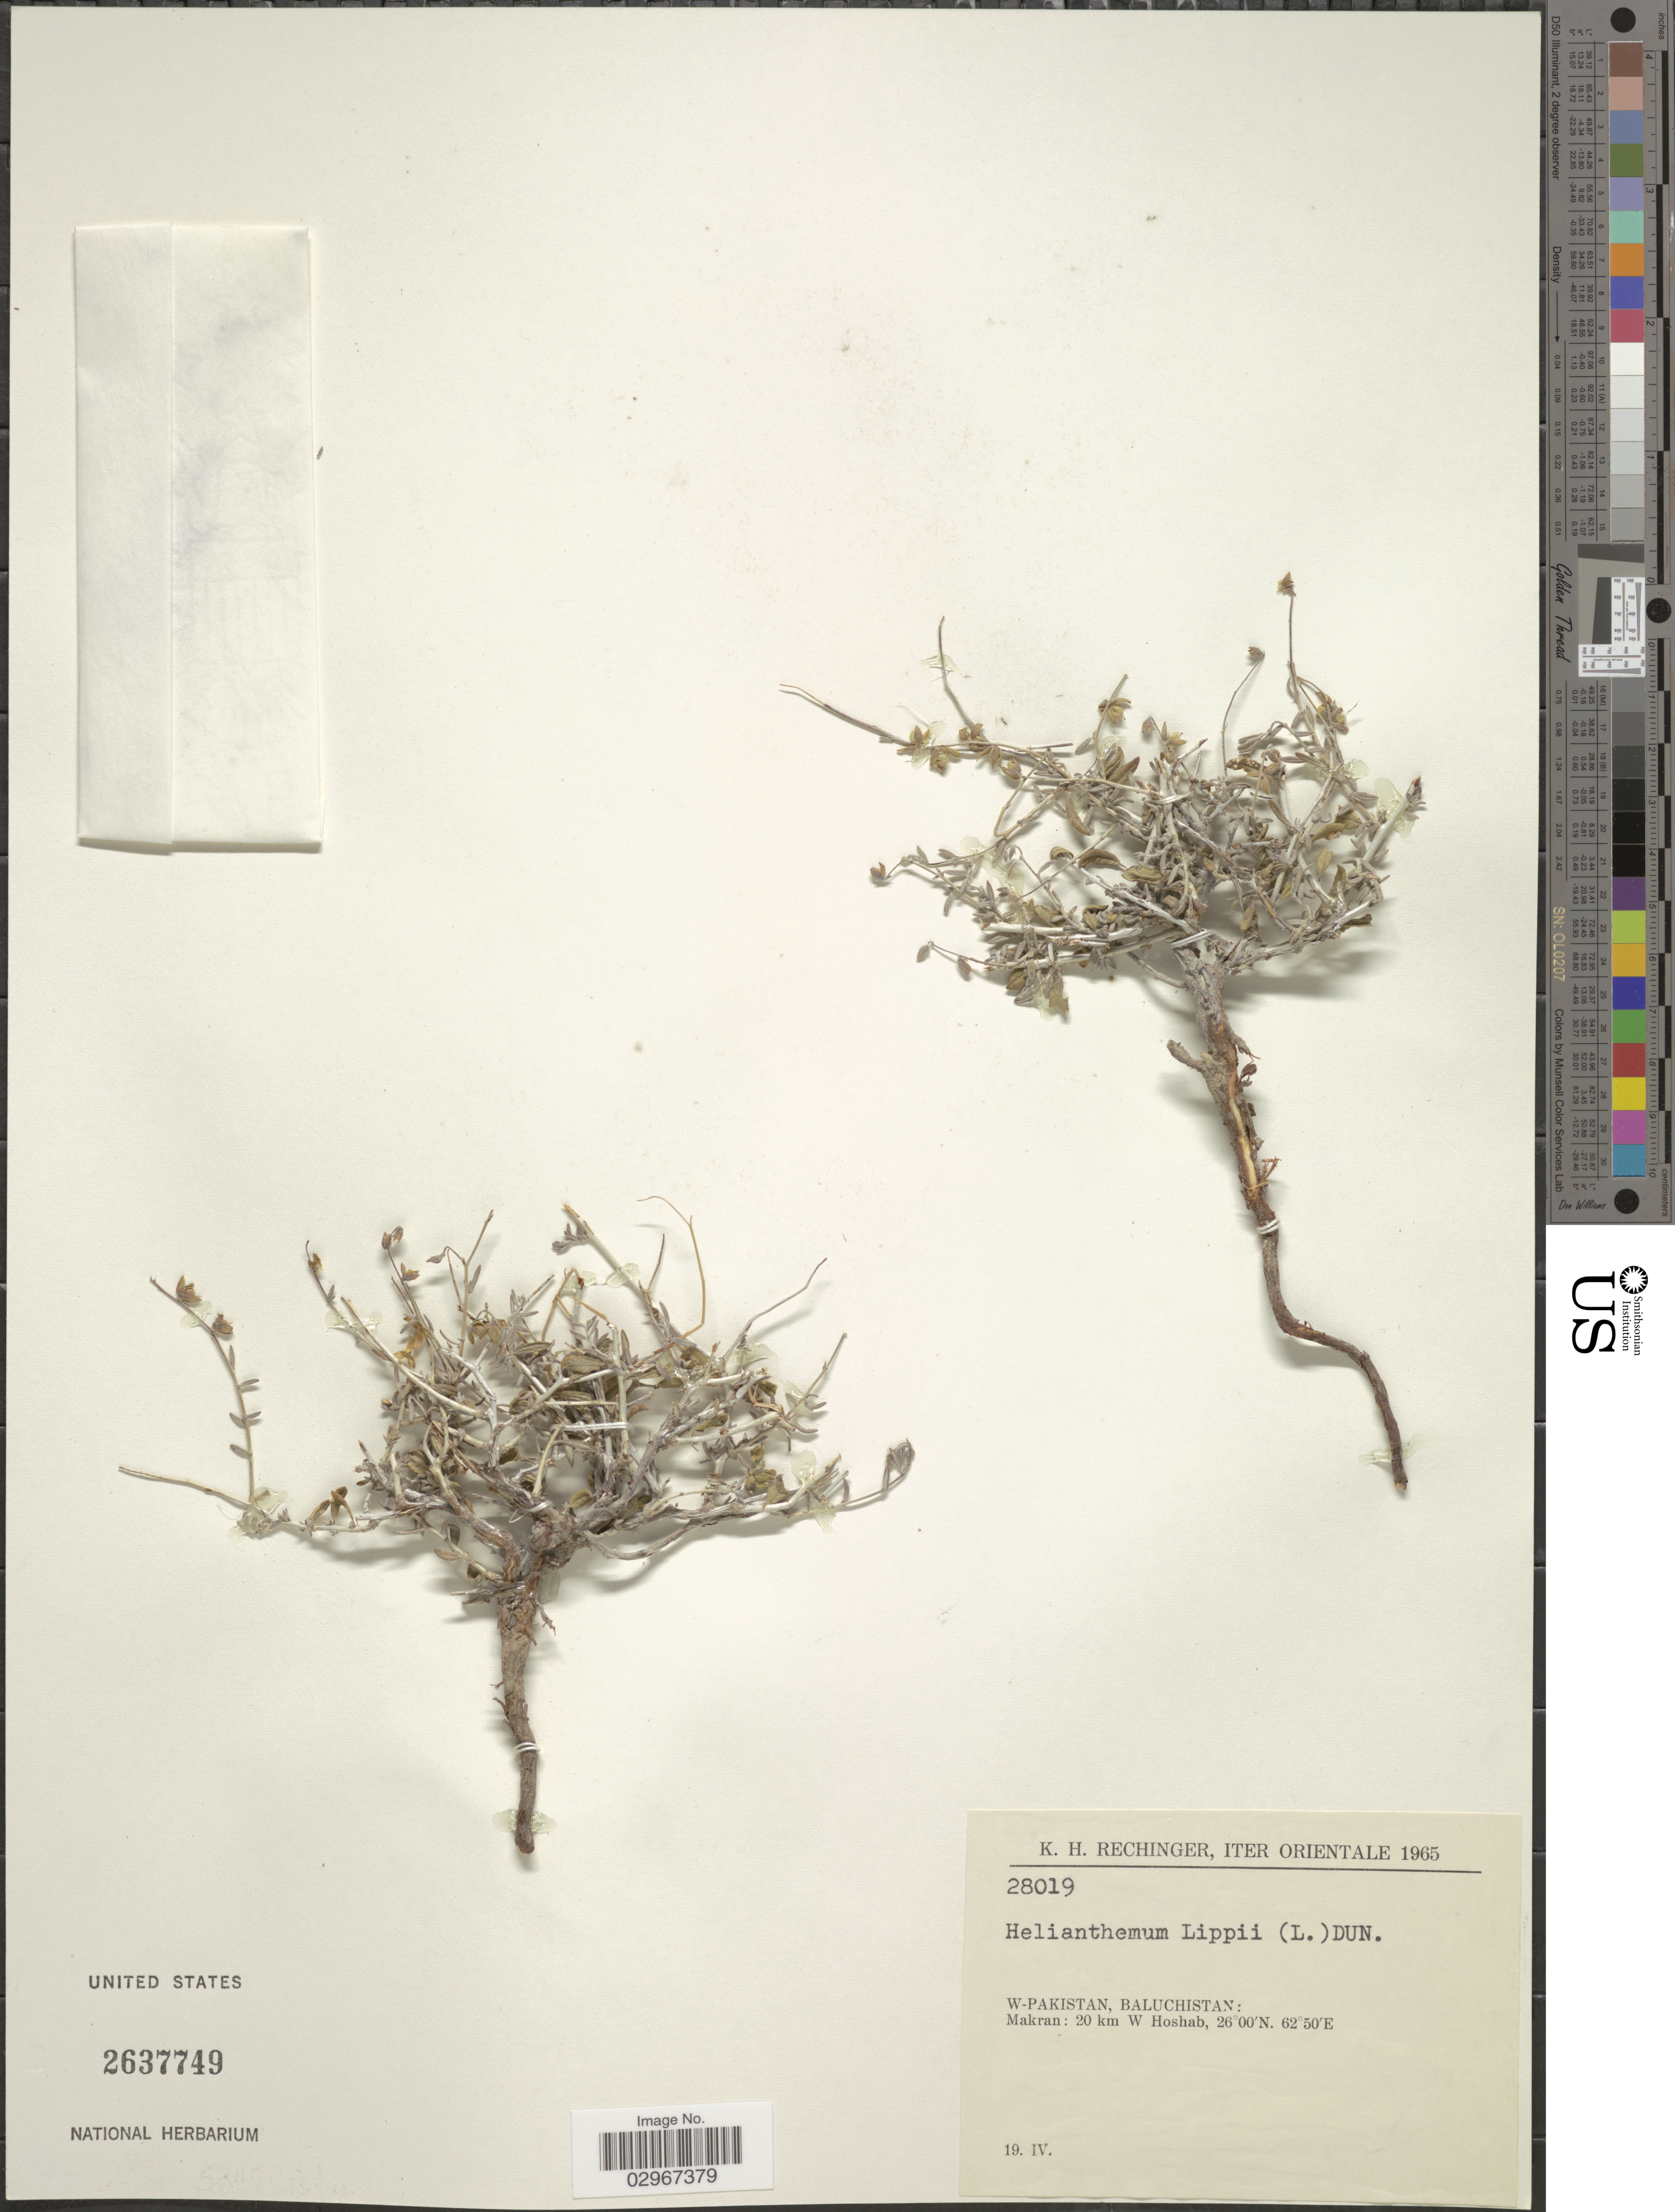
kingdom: Plantae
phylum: Tracheophyta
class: Magnoliopsida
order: Malvales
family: Cistaceae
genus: Helianthemum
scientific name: Helianthemum lippii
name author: (L.) Dum. Cours.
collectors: K. H. Rechinger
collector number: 28019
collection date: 1965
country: Pakistan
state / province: Balochistan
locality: Iter Orientale, W-Pakistan, Baluchistan: Makran: 20 km W Hoshab.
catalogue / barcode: US 2637749